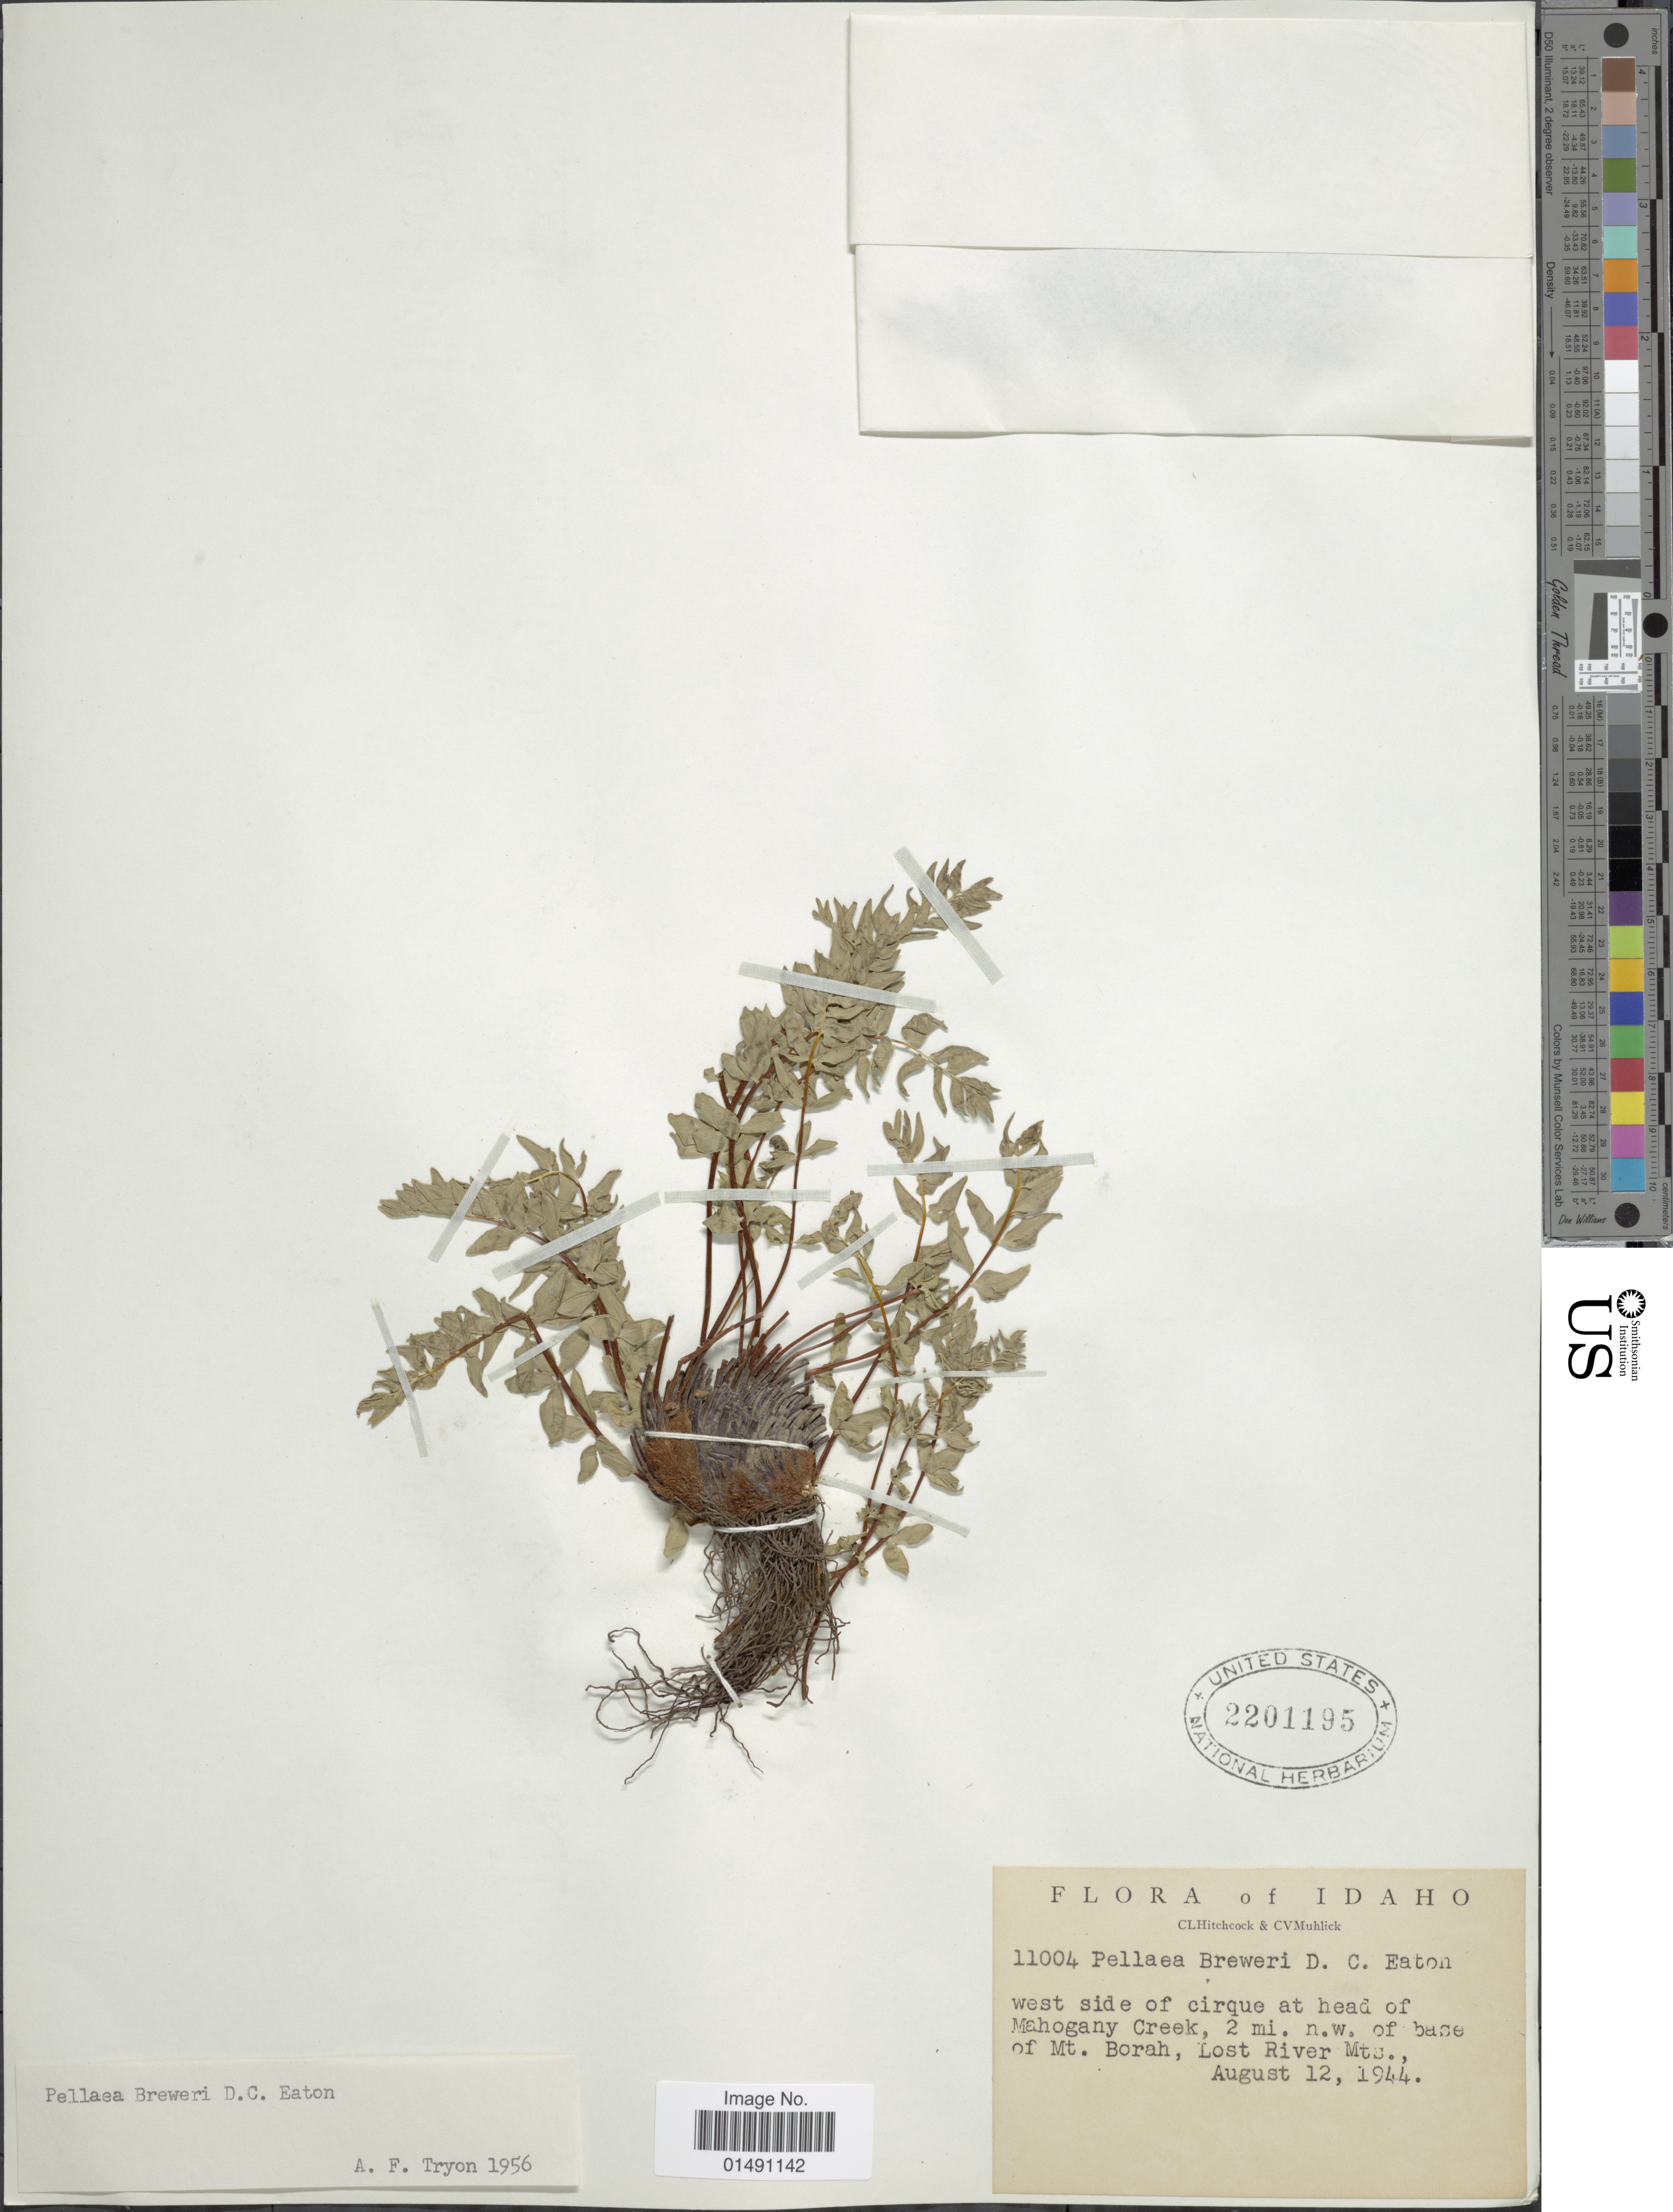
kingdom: Plantae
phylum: Tracheophyta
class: Polypodiopsida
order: Polypodiales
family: Pteridaceae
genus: Pellaea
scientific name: Pellaea breweri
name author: D.C. Eaton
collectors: C. L. Hitchcock & C. V. Muhlick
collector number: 11004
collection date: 1944-08-12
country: United States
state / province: Idaho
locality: West side of cirque at head of Mahogany Creek, 2 mi. n.w. of base of Mt Borah, Lost River Mts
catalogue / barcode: US 2201195